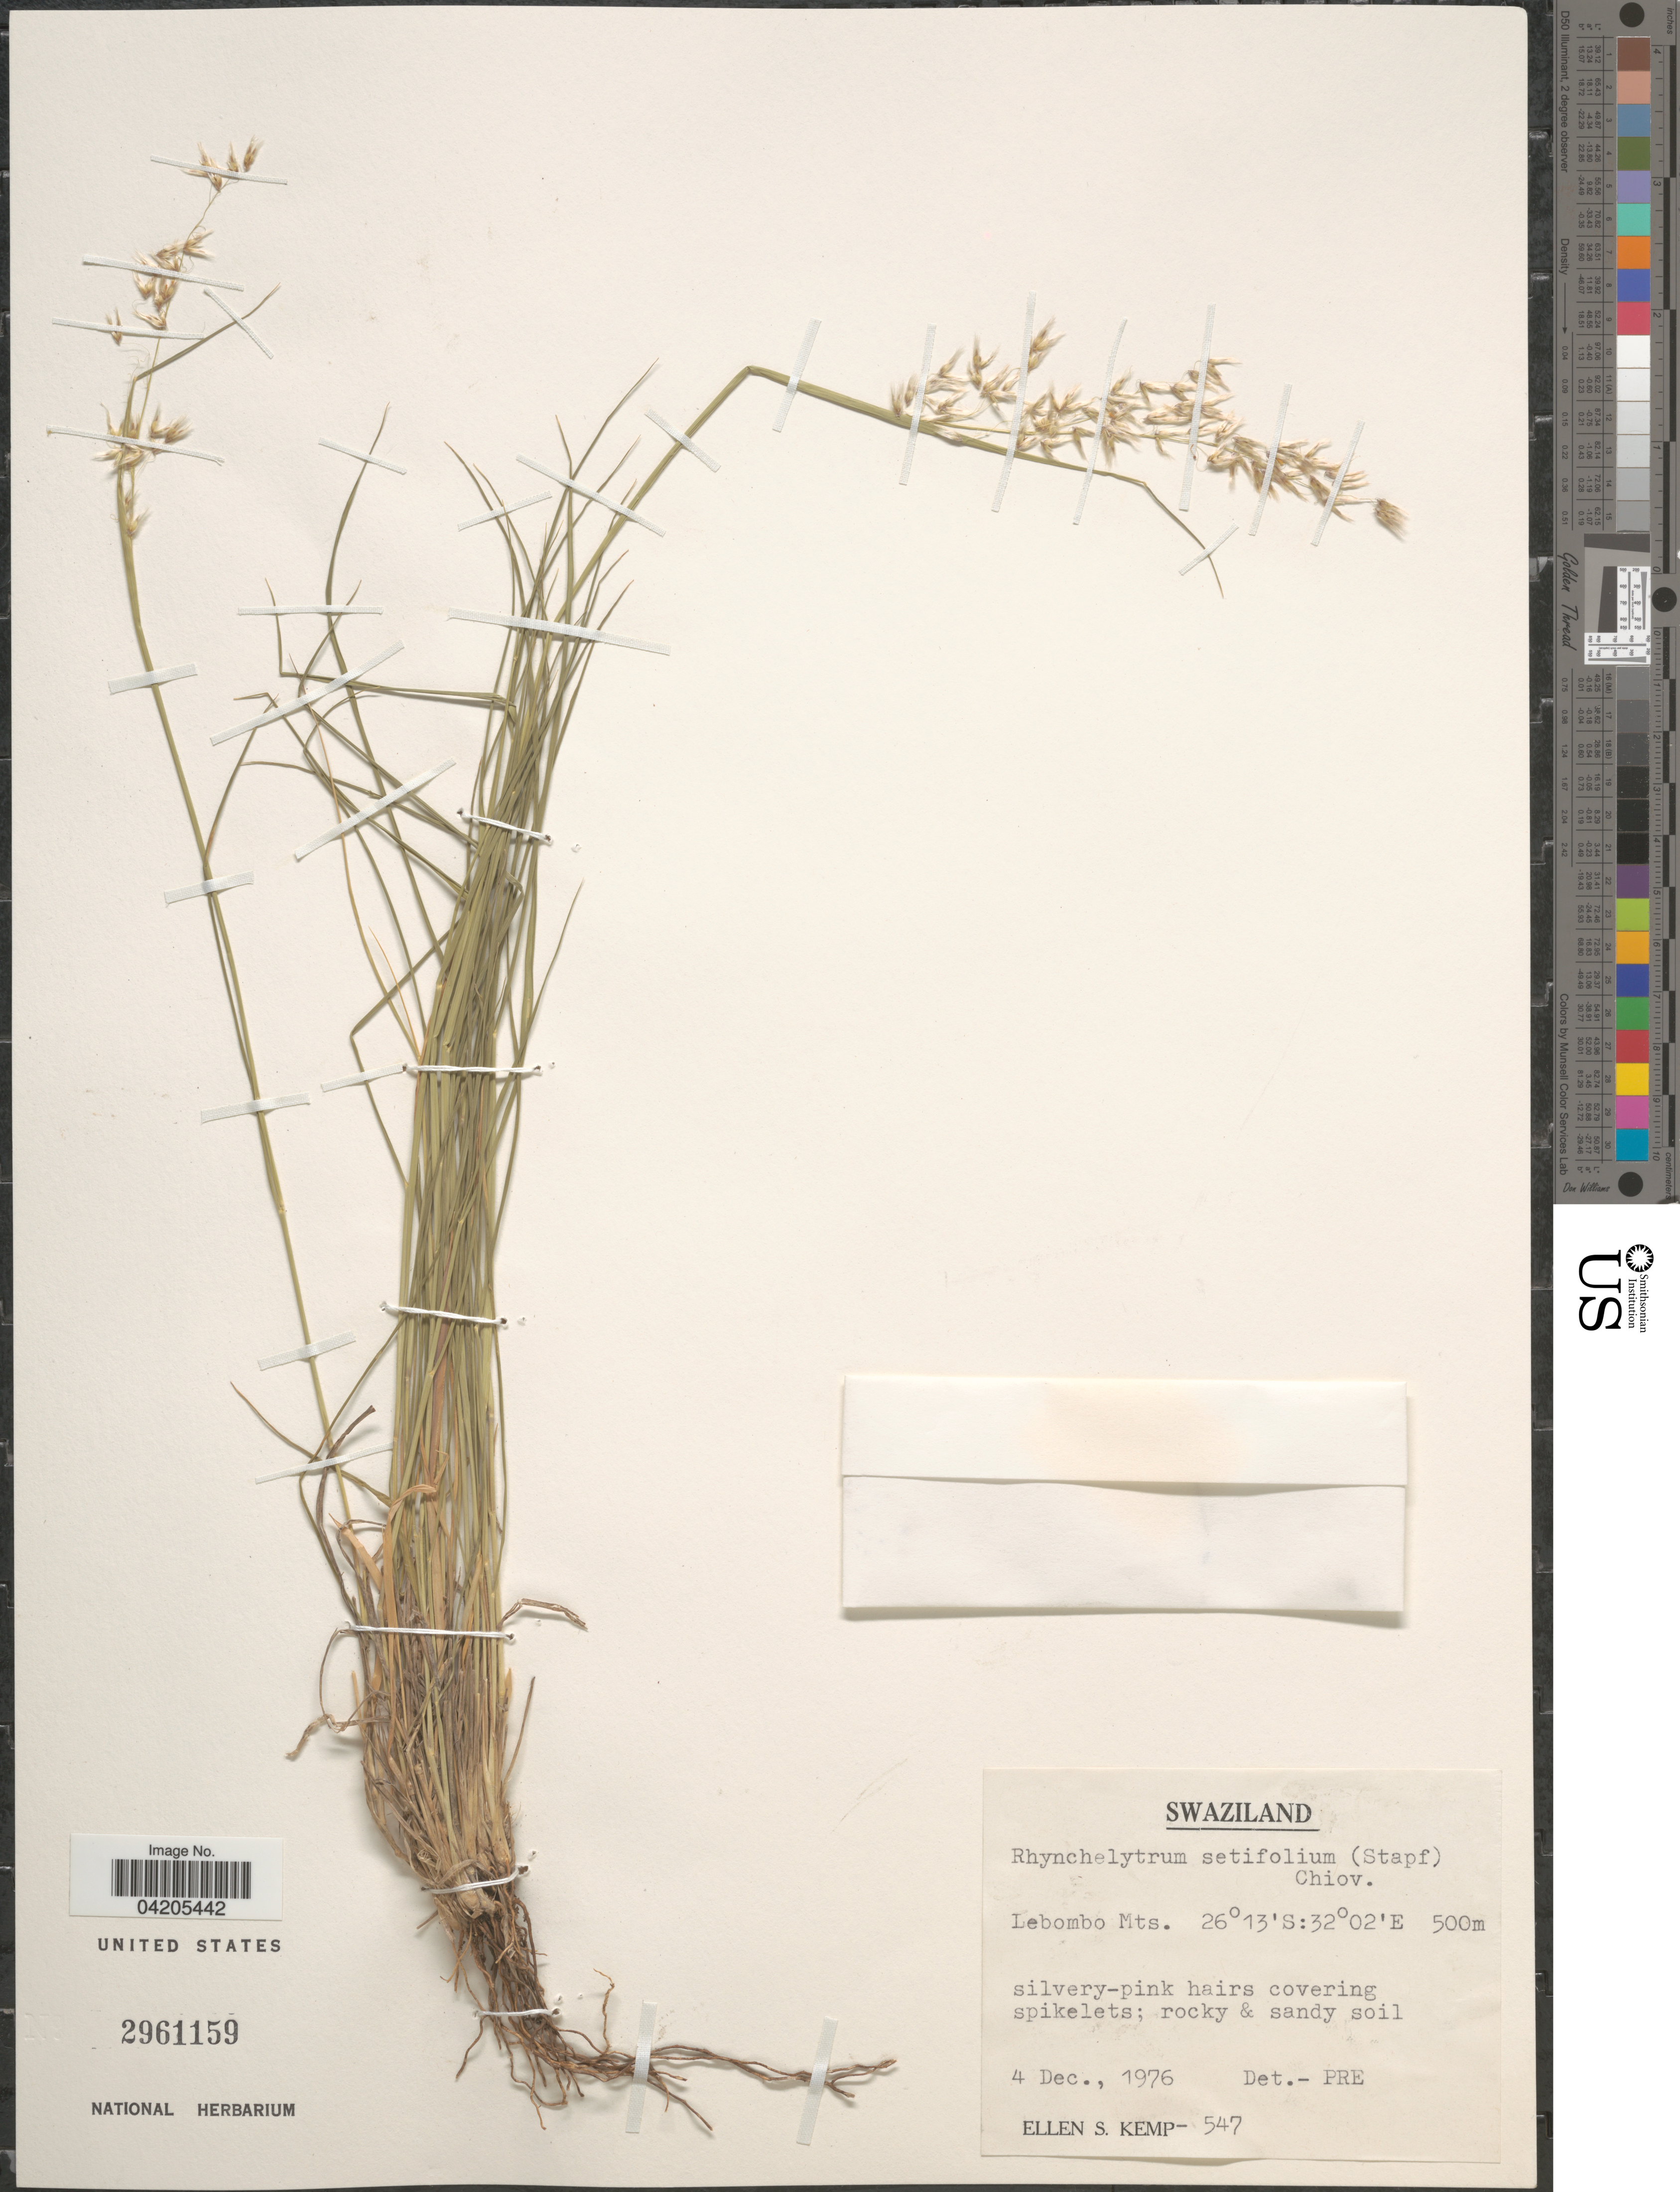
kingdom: Plantae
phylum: Tracheophyta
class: Liliopsida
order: Poales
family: Poaceae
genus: Melinis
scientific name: Melinis nerviglumis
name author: (Franch.) Zizka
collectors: E. S. Kemp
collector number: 547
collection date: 1976-12-04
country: Eswatini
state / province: Lubombo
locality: Lebombo Mts.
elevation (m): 500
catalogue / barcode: US 2961159